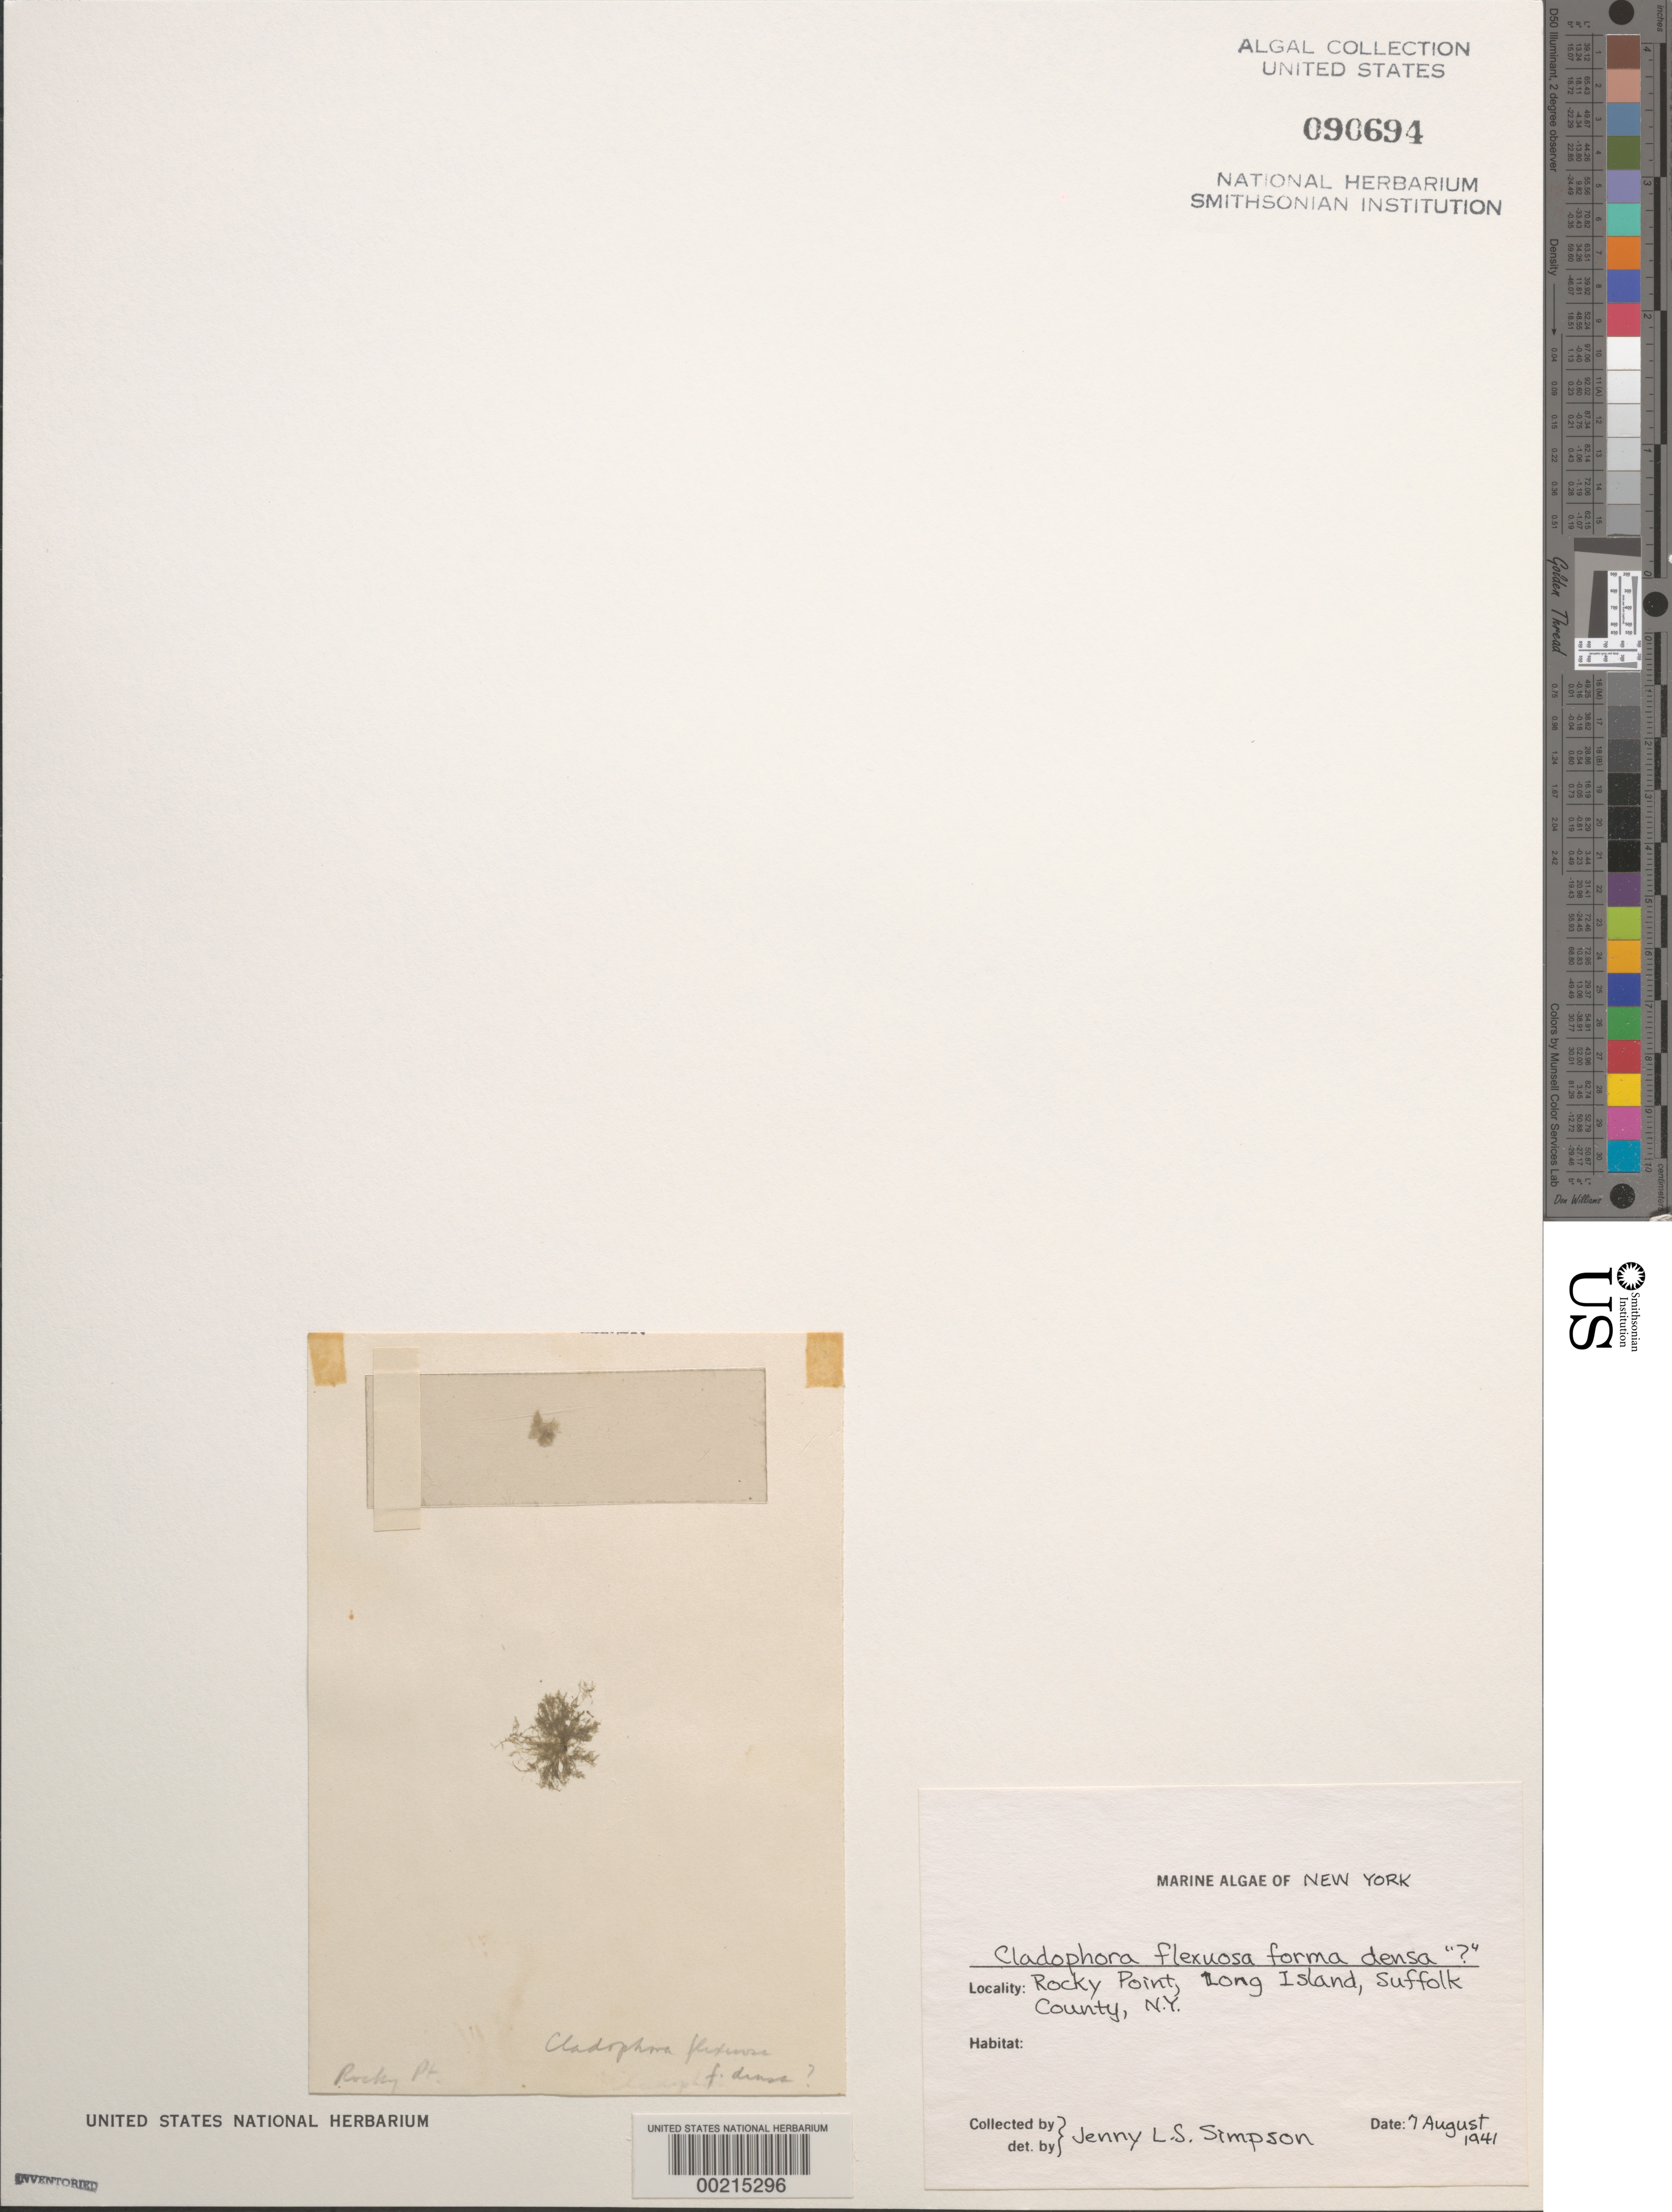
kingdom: Plantae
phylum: Chlorophyta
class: Ulvophyceae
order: Cladophorales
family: Cladophoraceae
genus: Cladophora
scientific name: Cladophora flexuosa f. densa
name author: Collins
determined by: Simpson, J. L. S.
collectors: J. Simpson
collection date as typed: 07 Aug 1941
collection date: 1941-08-07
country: United States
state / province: New York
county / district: Suffolk County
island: Long Island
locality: Rocky Point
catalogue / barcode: US 90694